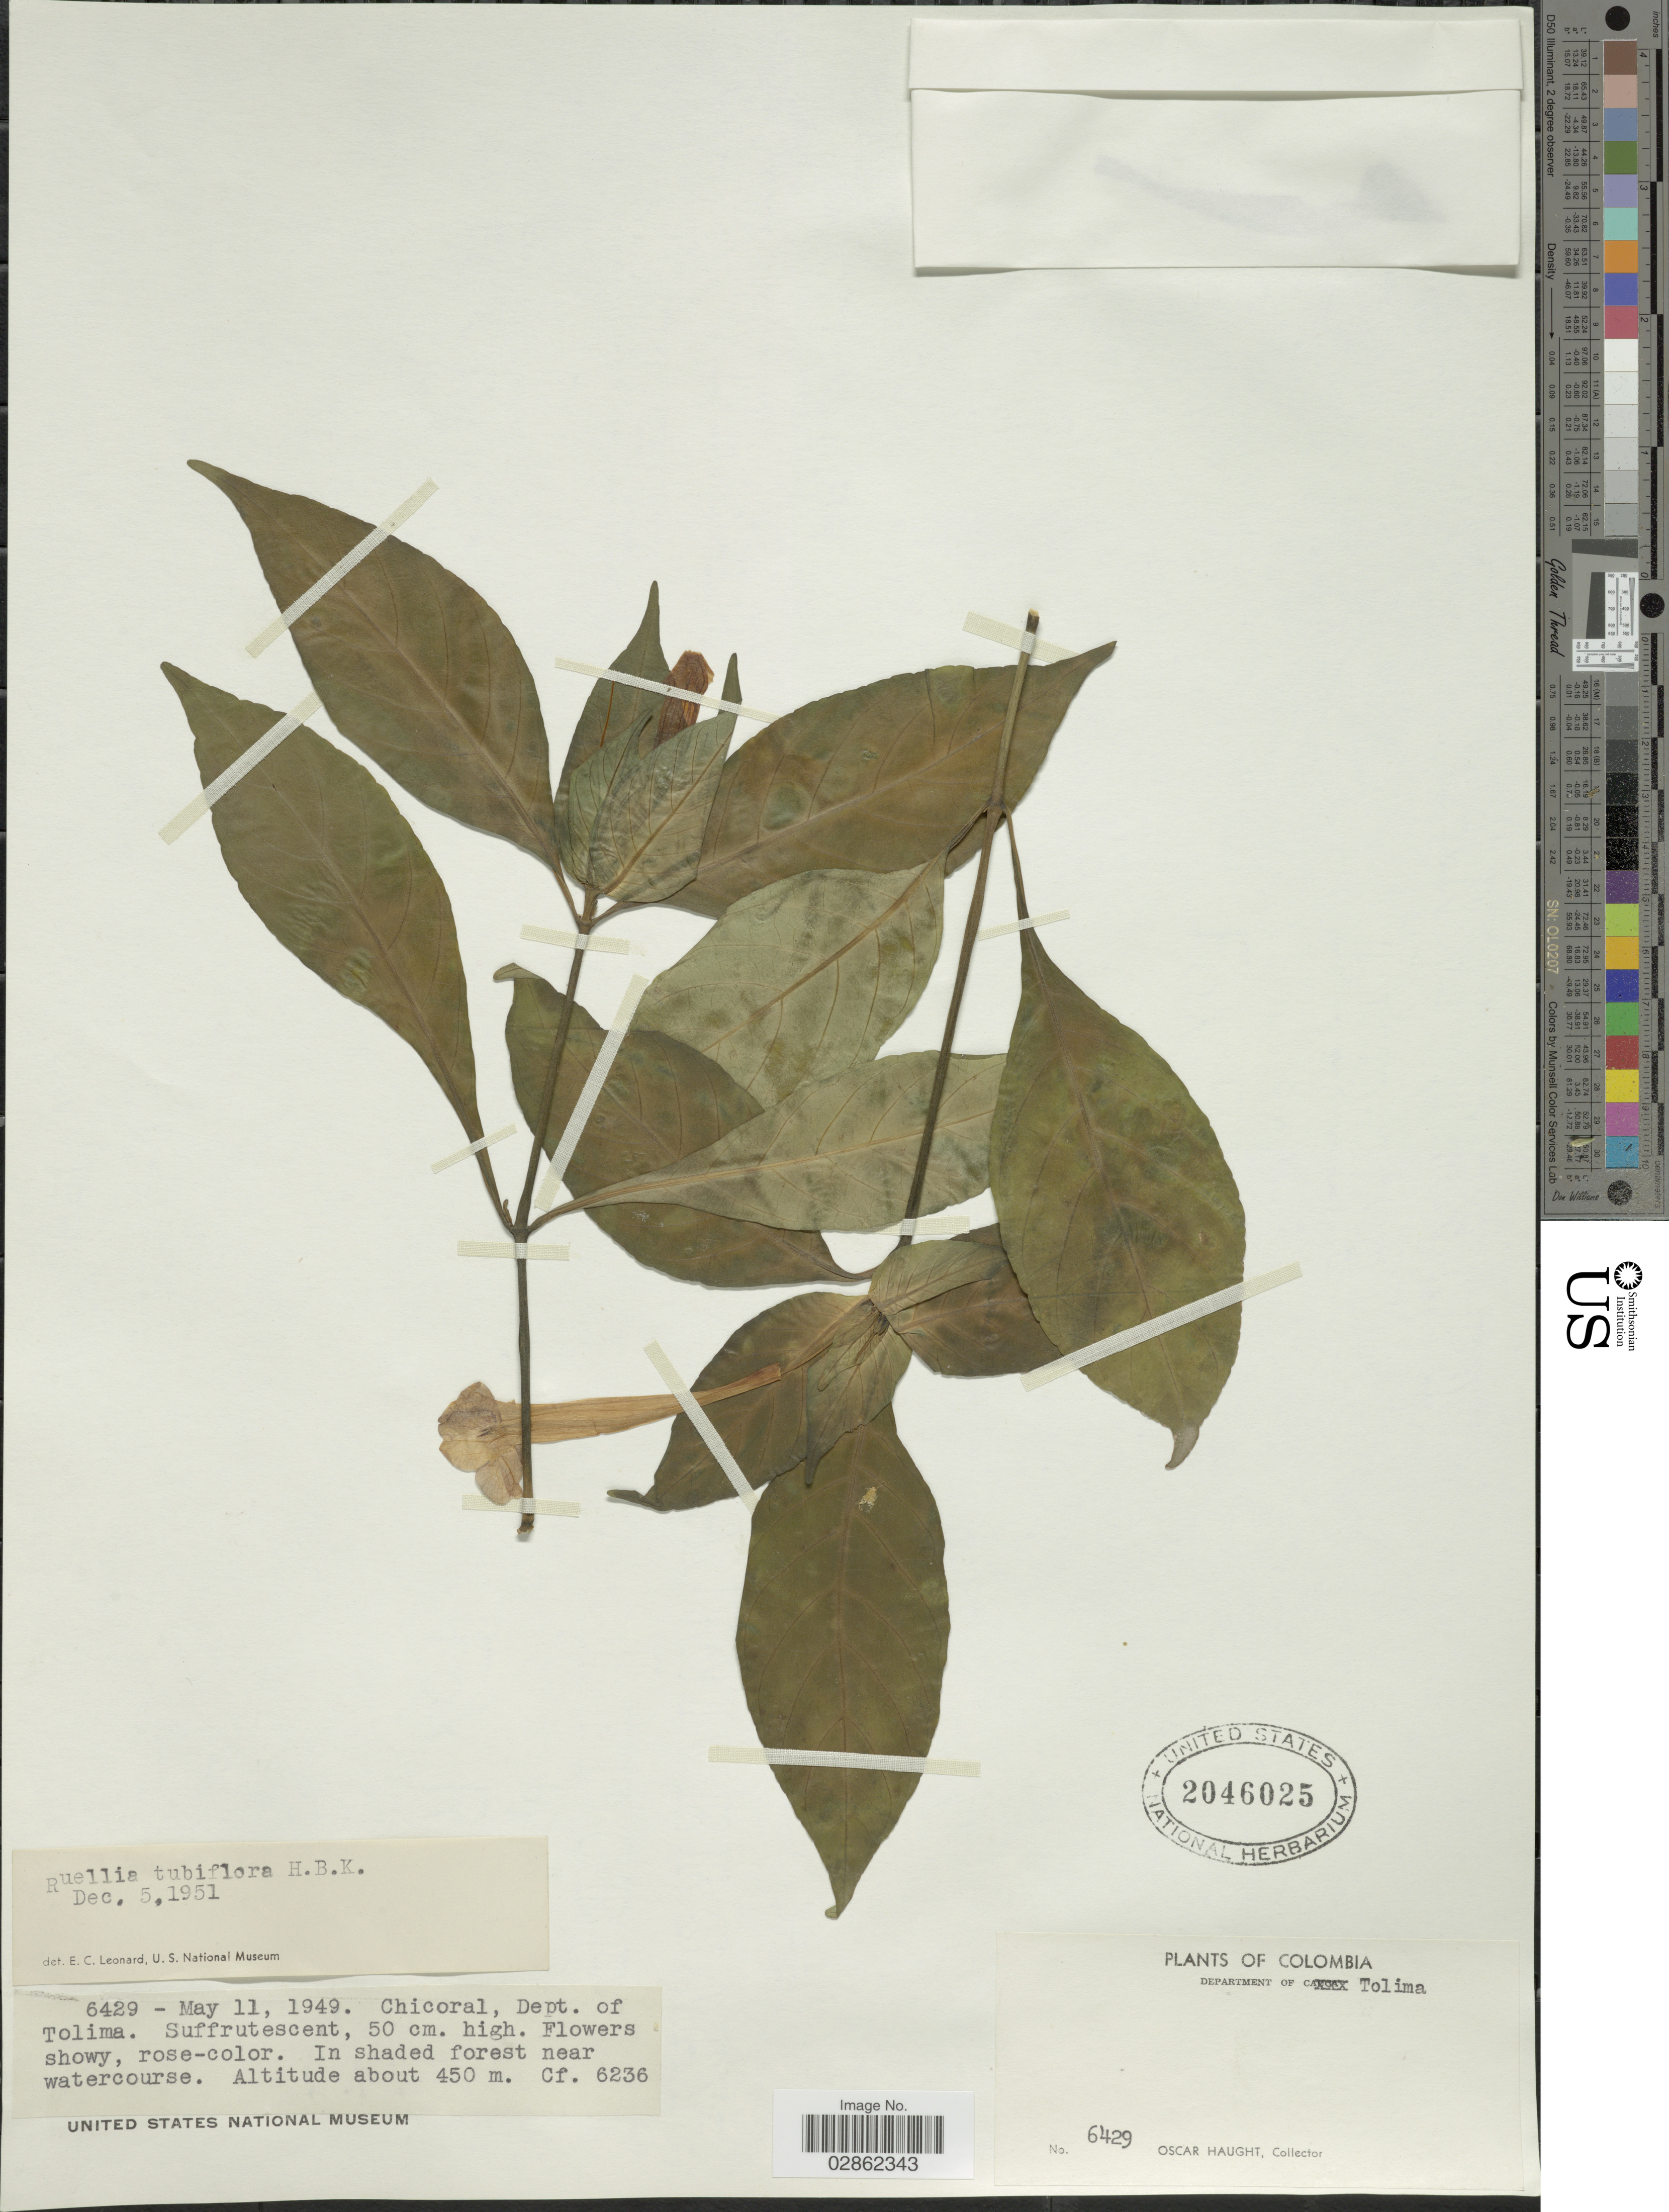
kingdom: Plantae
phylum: Tracheophyta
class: Magnoliopsida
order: Lamiales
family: Acanthaceae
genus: Ruellia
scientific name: Ruellia tubiflora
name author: Kunth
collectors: O. Haught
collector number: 6429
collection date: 1949-05-11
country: Colombia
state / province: Tolima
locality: Chicoral. Department of Tolima.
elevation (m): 450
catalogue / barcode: US 2046025